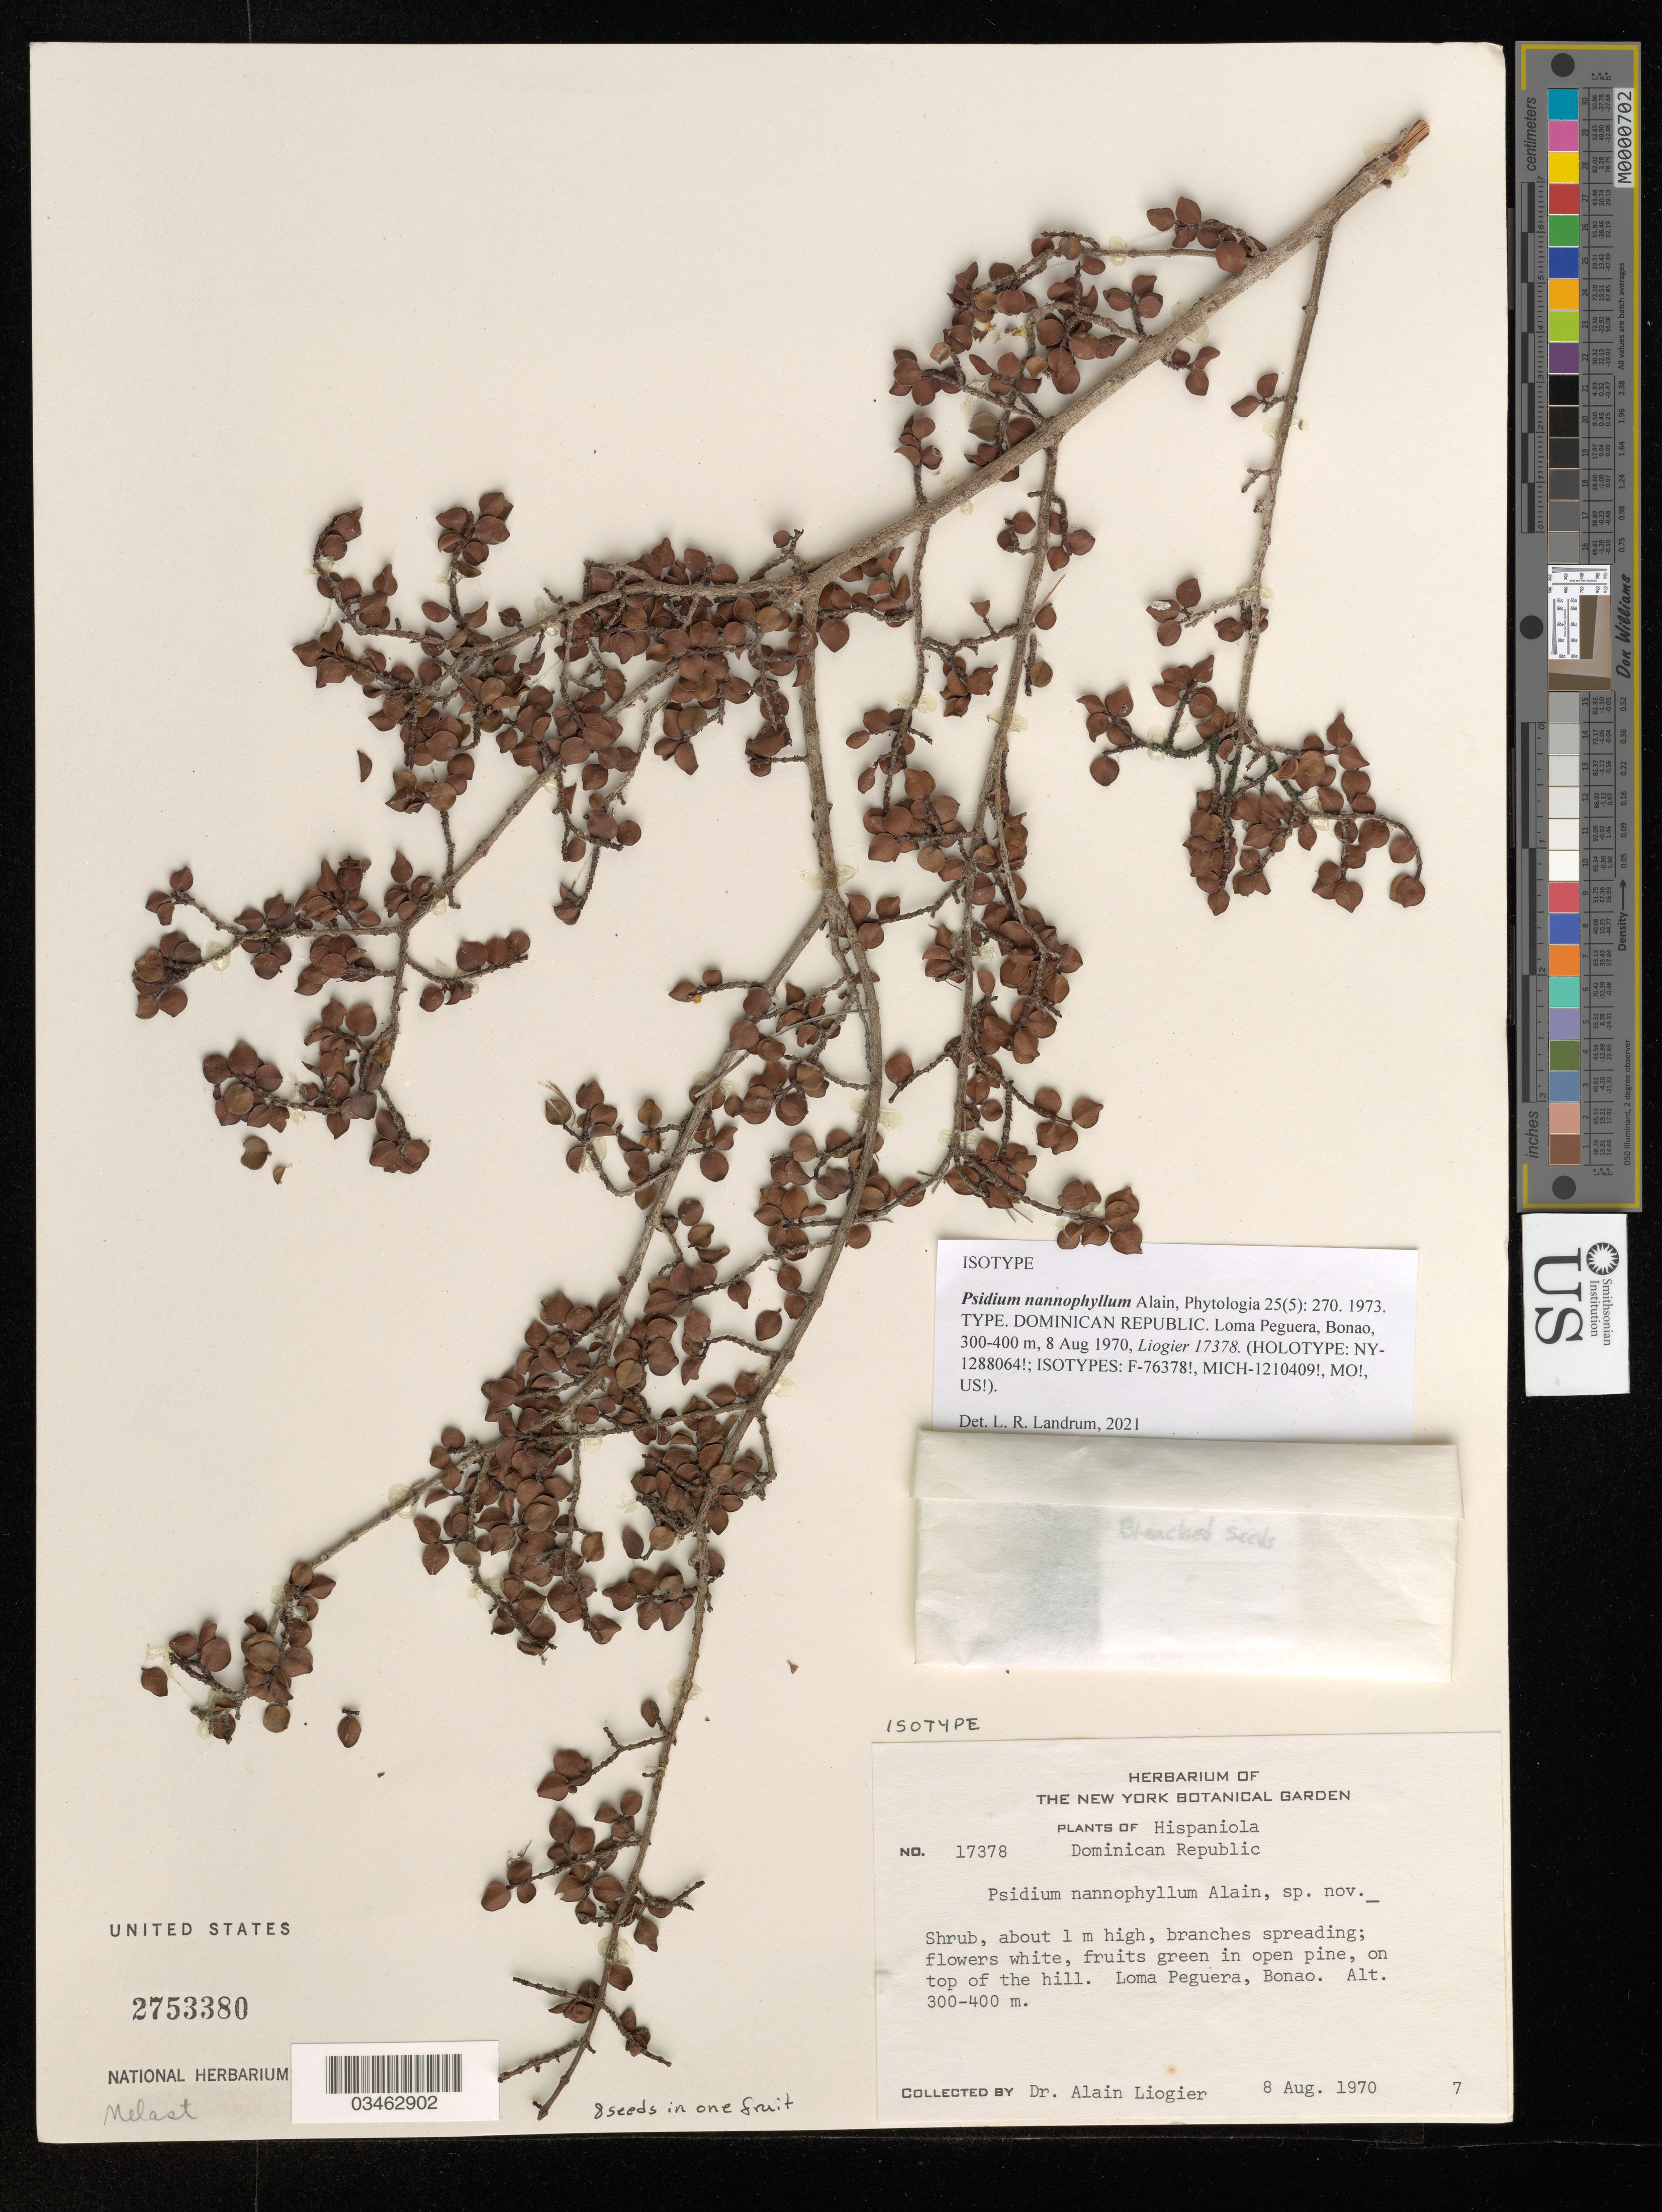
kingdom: Plantae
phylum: Tracheophyta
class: Magnoliopsida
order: Myrtales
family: Myrtaceae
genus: Psidium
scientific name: Psidium nannophyllum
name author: Alain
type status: Isotype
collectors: A. H. Liogier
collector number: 17378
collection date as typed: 08 Aug 1970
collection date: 1970-08-08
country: Dominican Republic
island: Hispaniola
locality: Bonao, Loma Peguera.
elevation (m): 300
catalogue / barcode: US 2753380